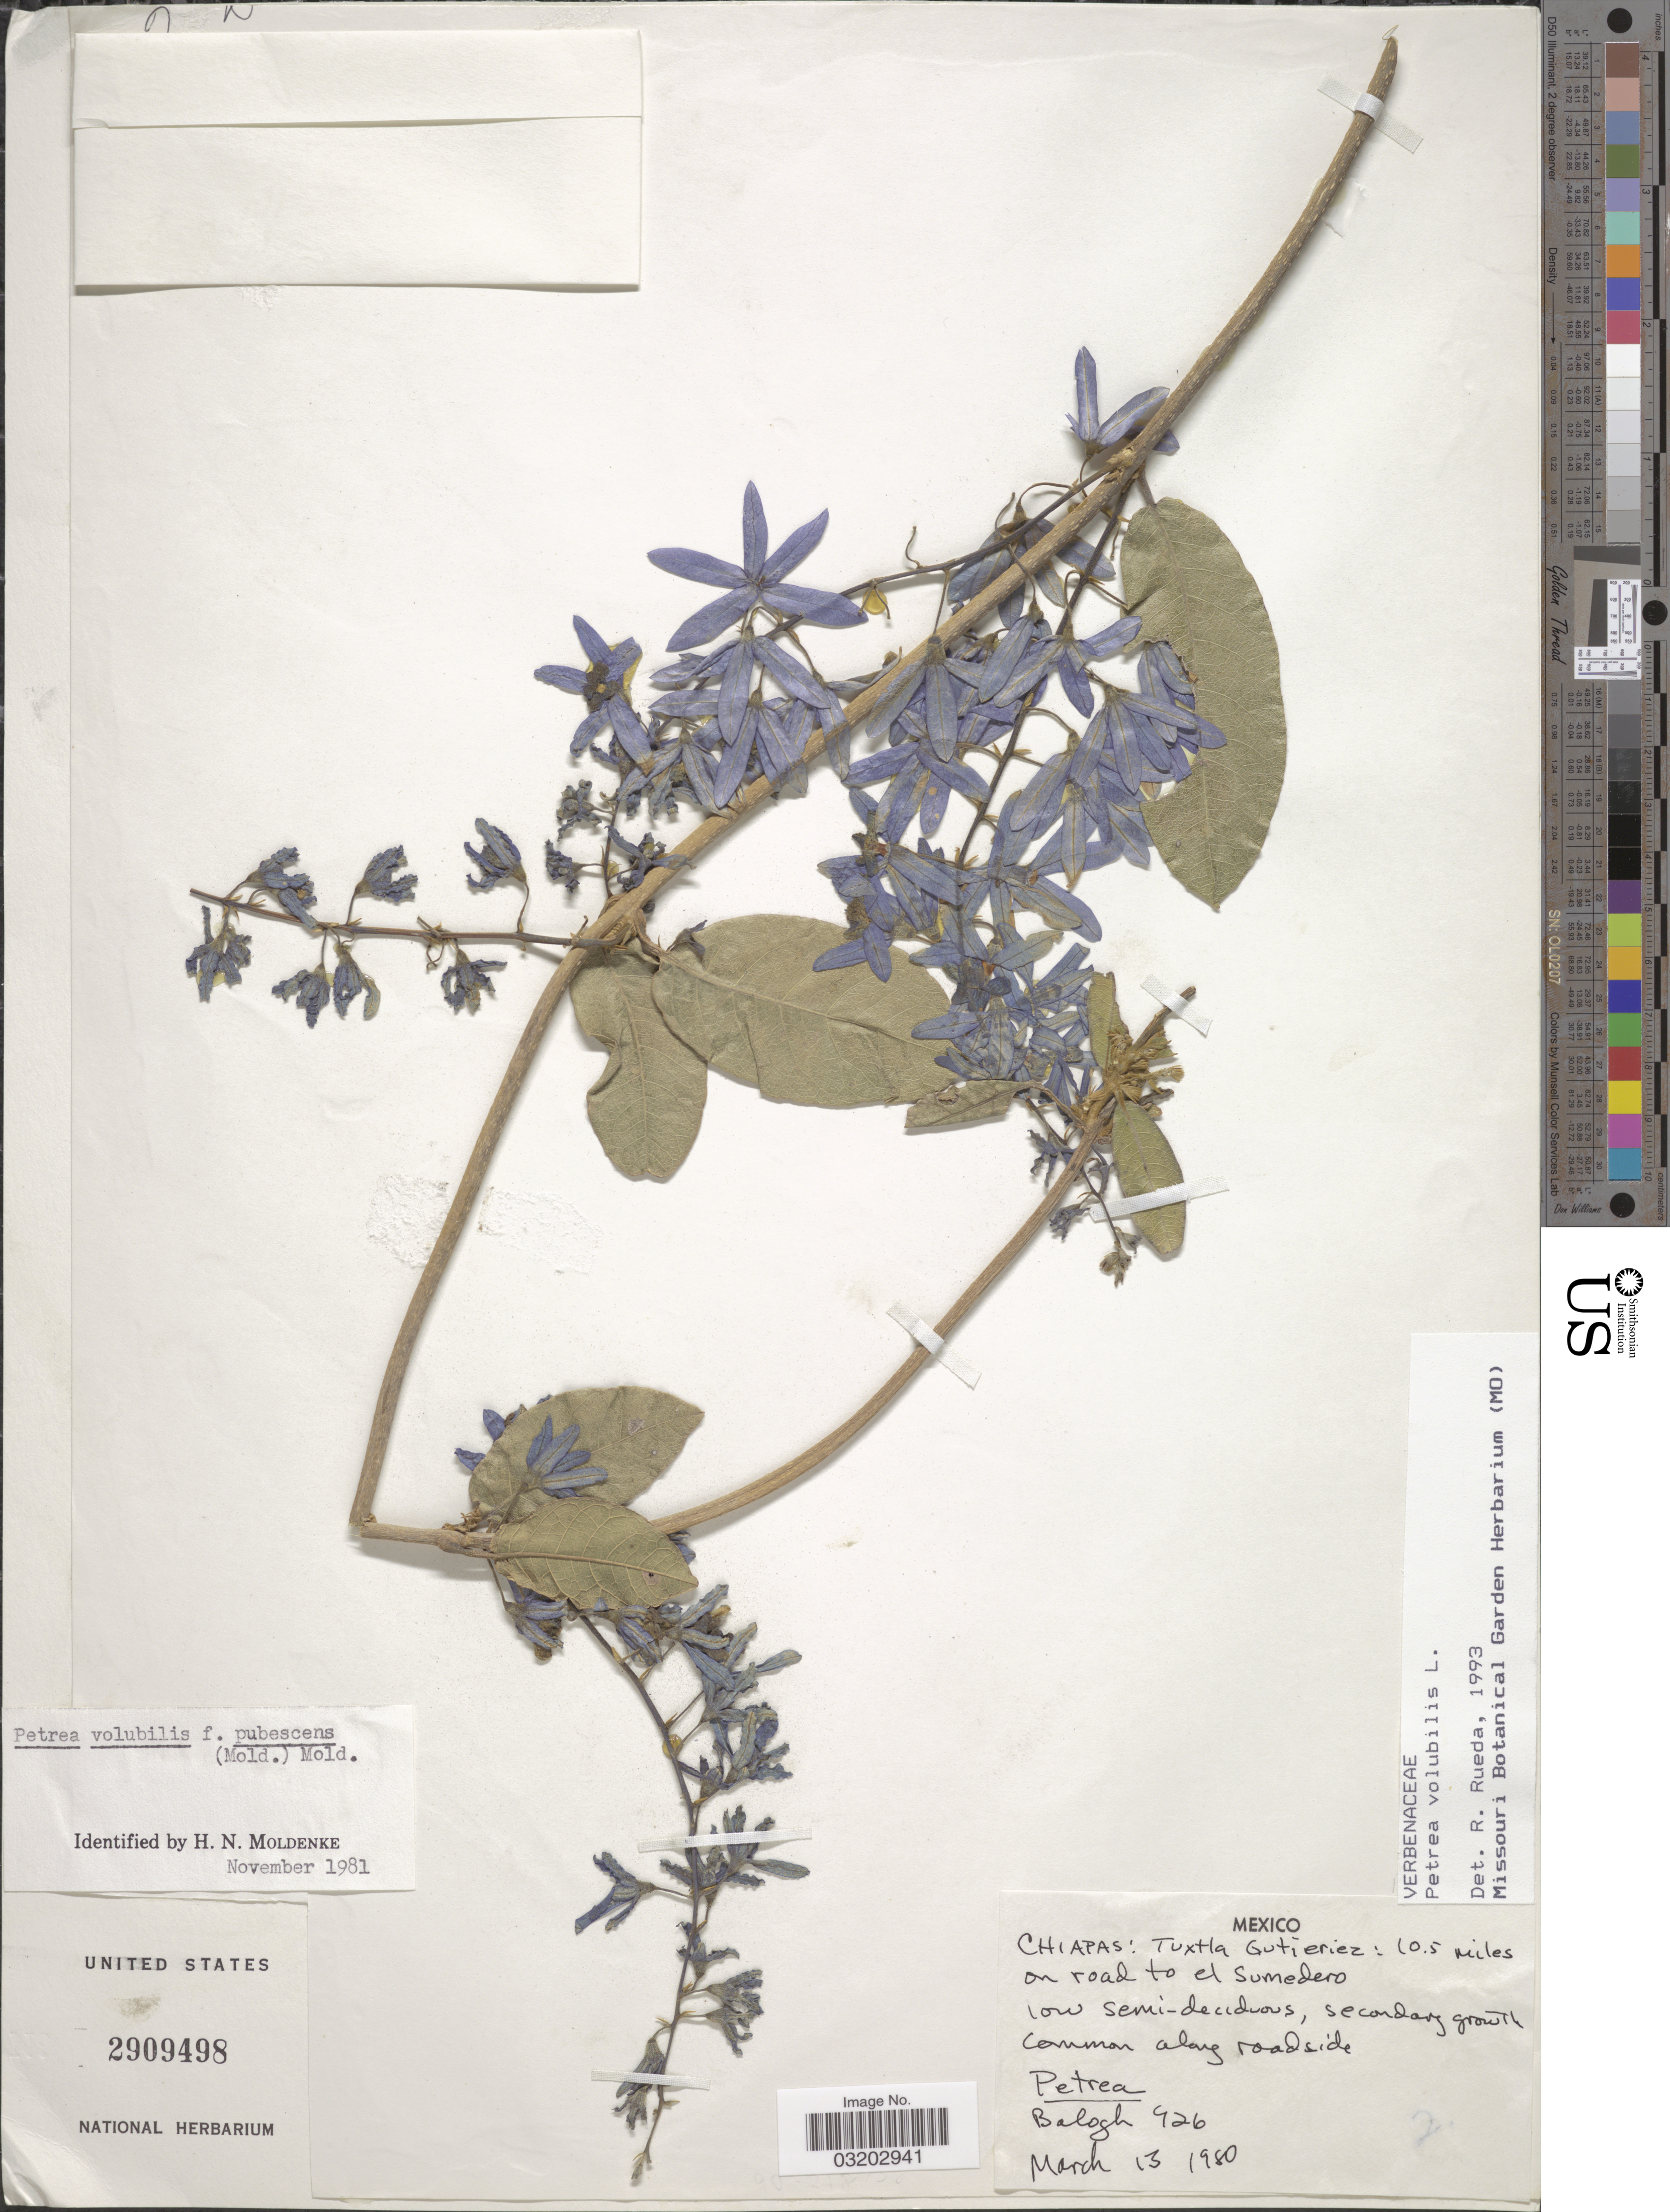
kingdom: Plantae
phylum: Tracheophyta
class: Magnoliopsida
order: Lamiales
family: Verbenaceae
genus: Petrea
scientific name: Petrea volubilis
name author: L.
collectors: -. Balogh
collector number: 426*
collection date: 1950-03-13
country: Mexico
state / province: Chiapas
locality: Tuxtla Gutieriez: 10.5 miles on road to el Sumedero.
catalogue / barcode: US 2909498